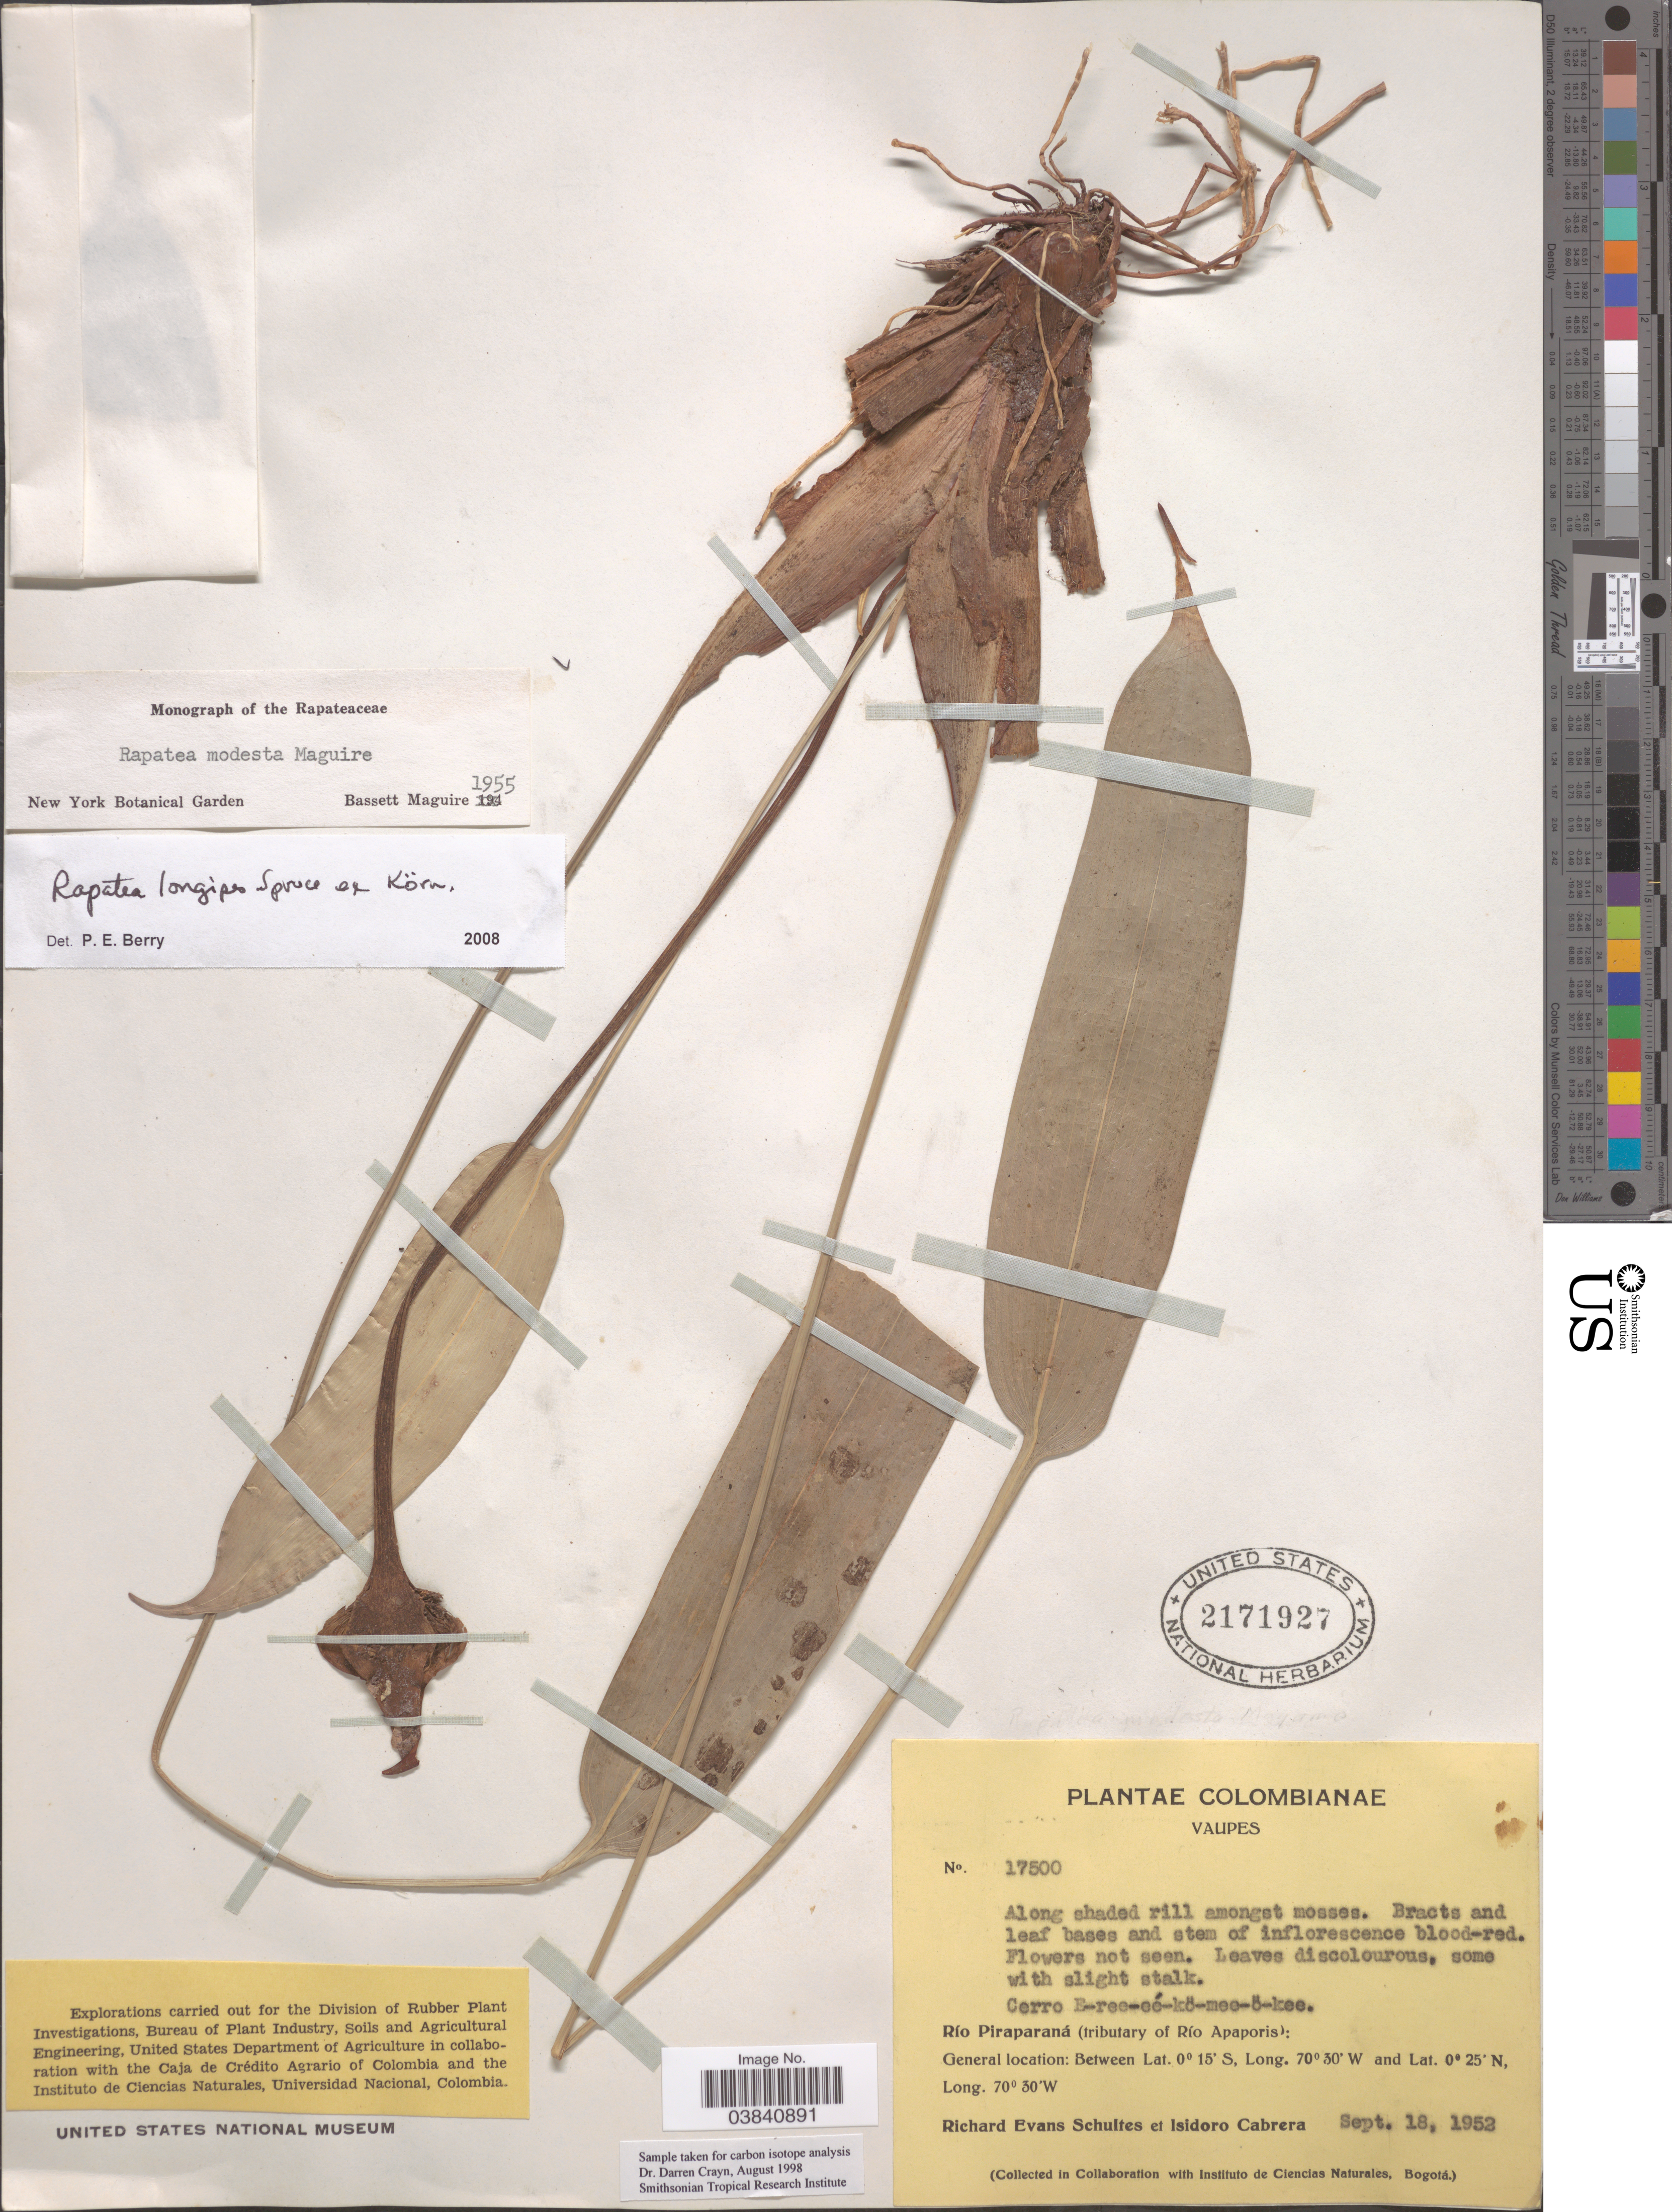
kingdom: Plantae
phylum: Tracheophyta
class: Liliopsida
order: Poales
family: Rapateaceae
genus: Rapatea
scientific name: Rapatea longipes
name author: Spruce ex Körn.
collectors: R. E. Schultes & I. Cabrera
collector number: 17500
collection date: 1952-09-18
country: Colombia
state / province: Vaupés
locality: Rí0 Piraparaná (tributary of Río Apaporis).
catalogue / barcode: US 2171927